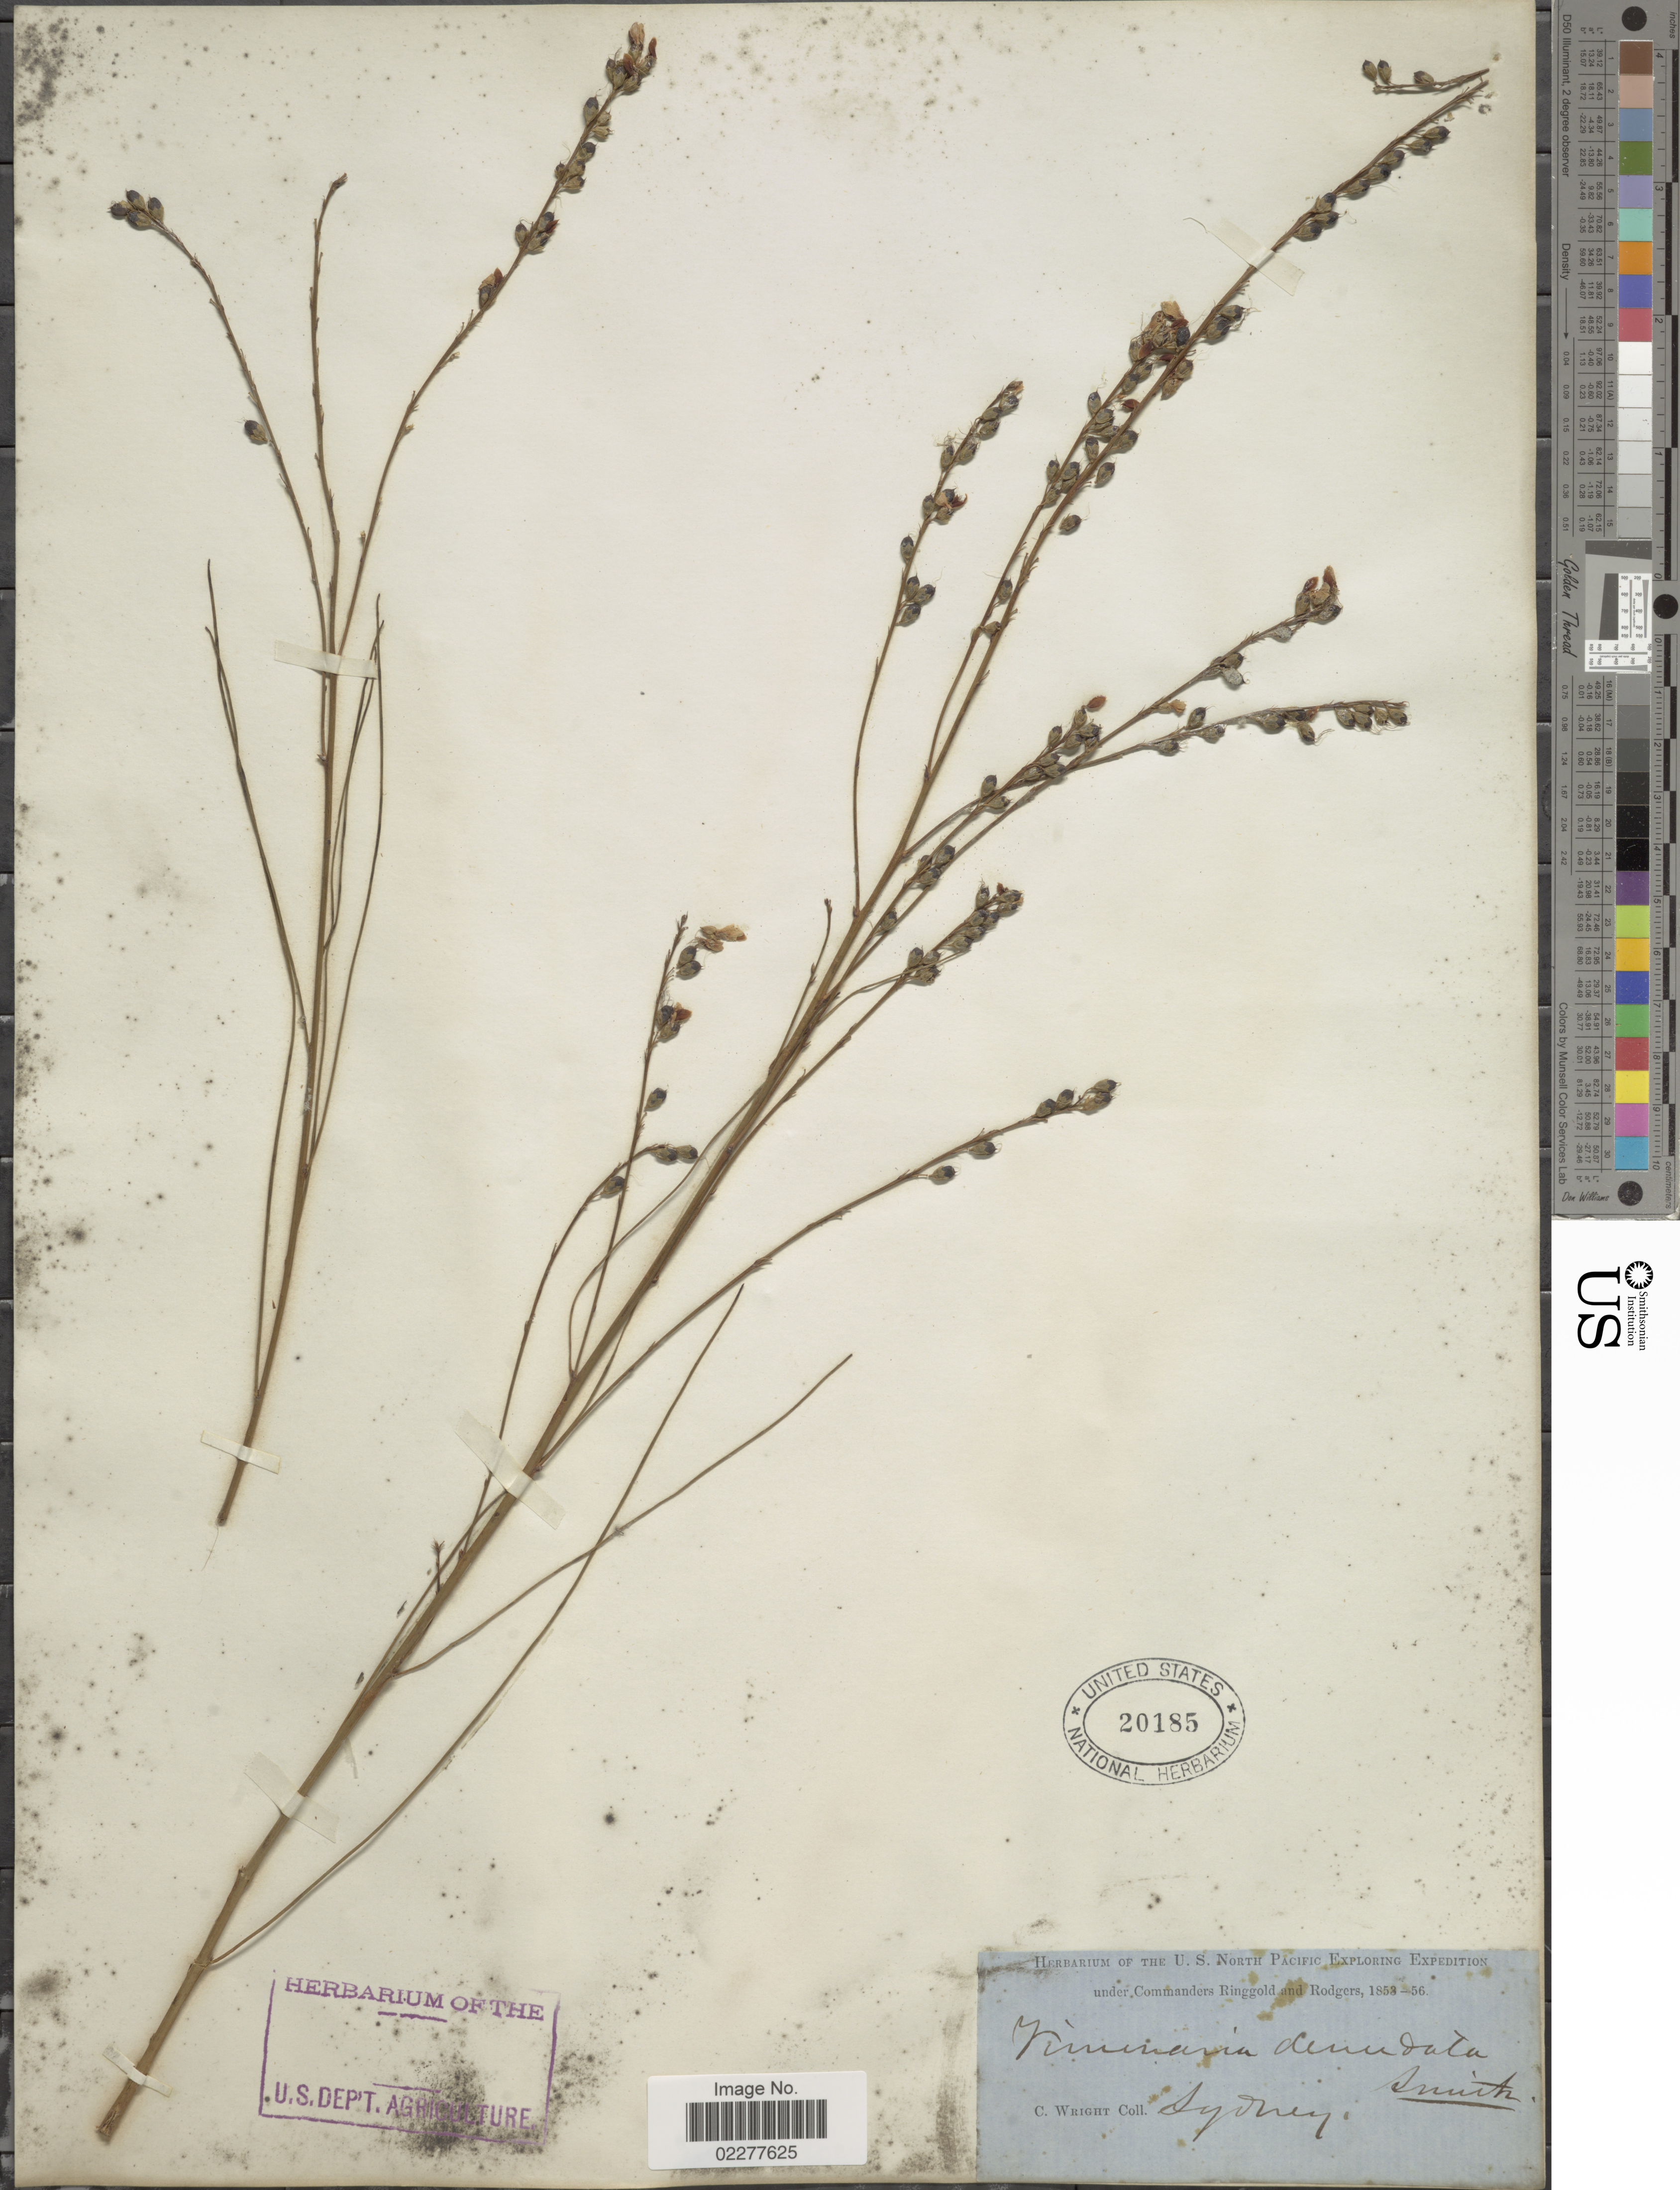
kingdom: Plantae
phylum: Tracheophyta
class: Magnoliopsida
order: Fabales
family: Fabaceae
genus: Viminaria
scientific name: Viminaria denudata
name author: Sm.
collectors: C. Wright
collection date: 1853/1856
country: Australia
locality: Sydney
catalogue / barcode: US 20185